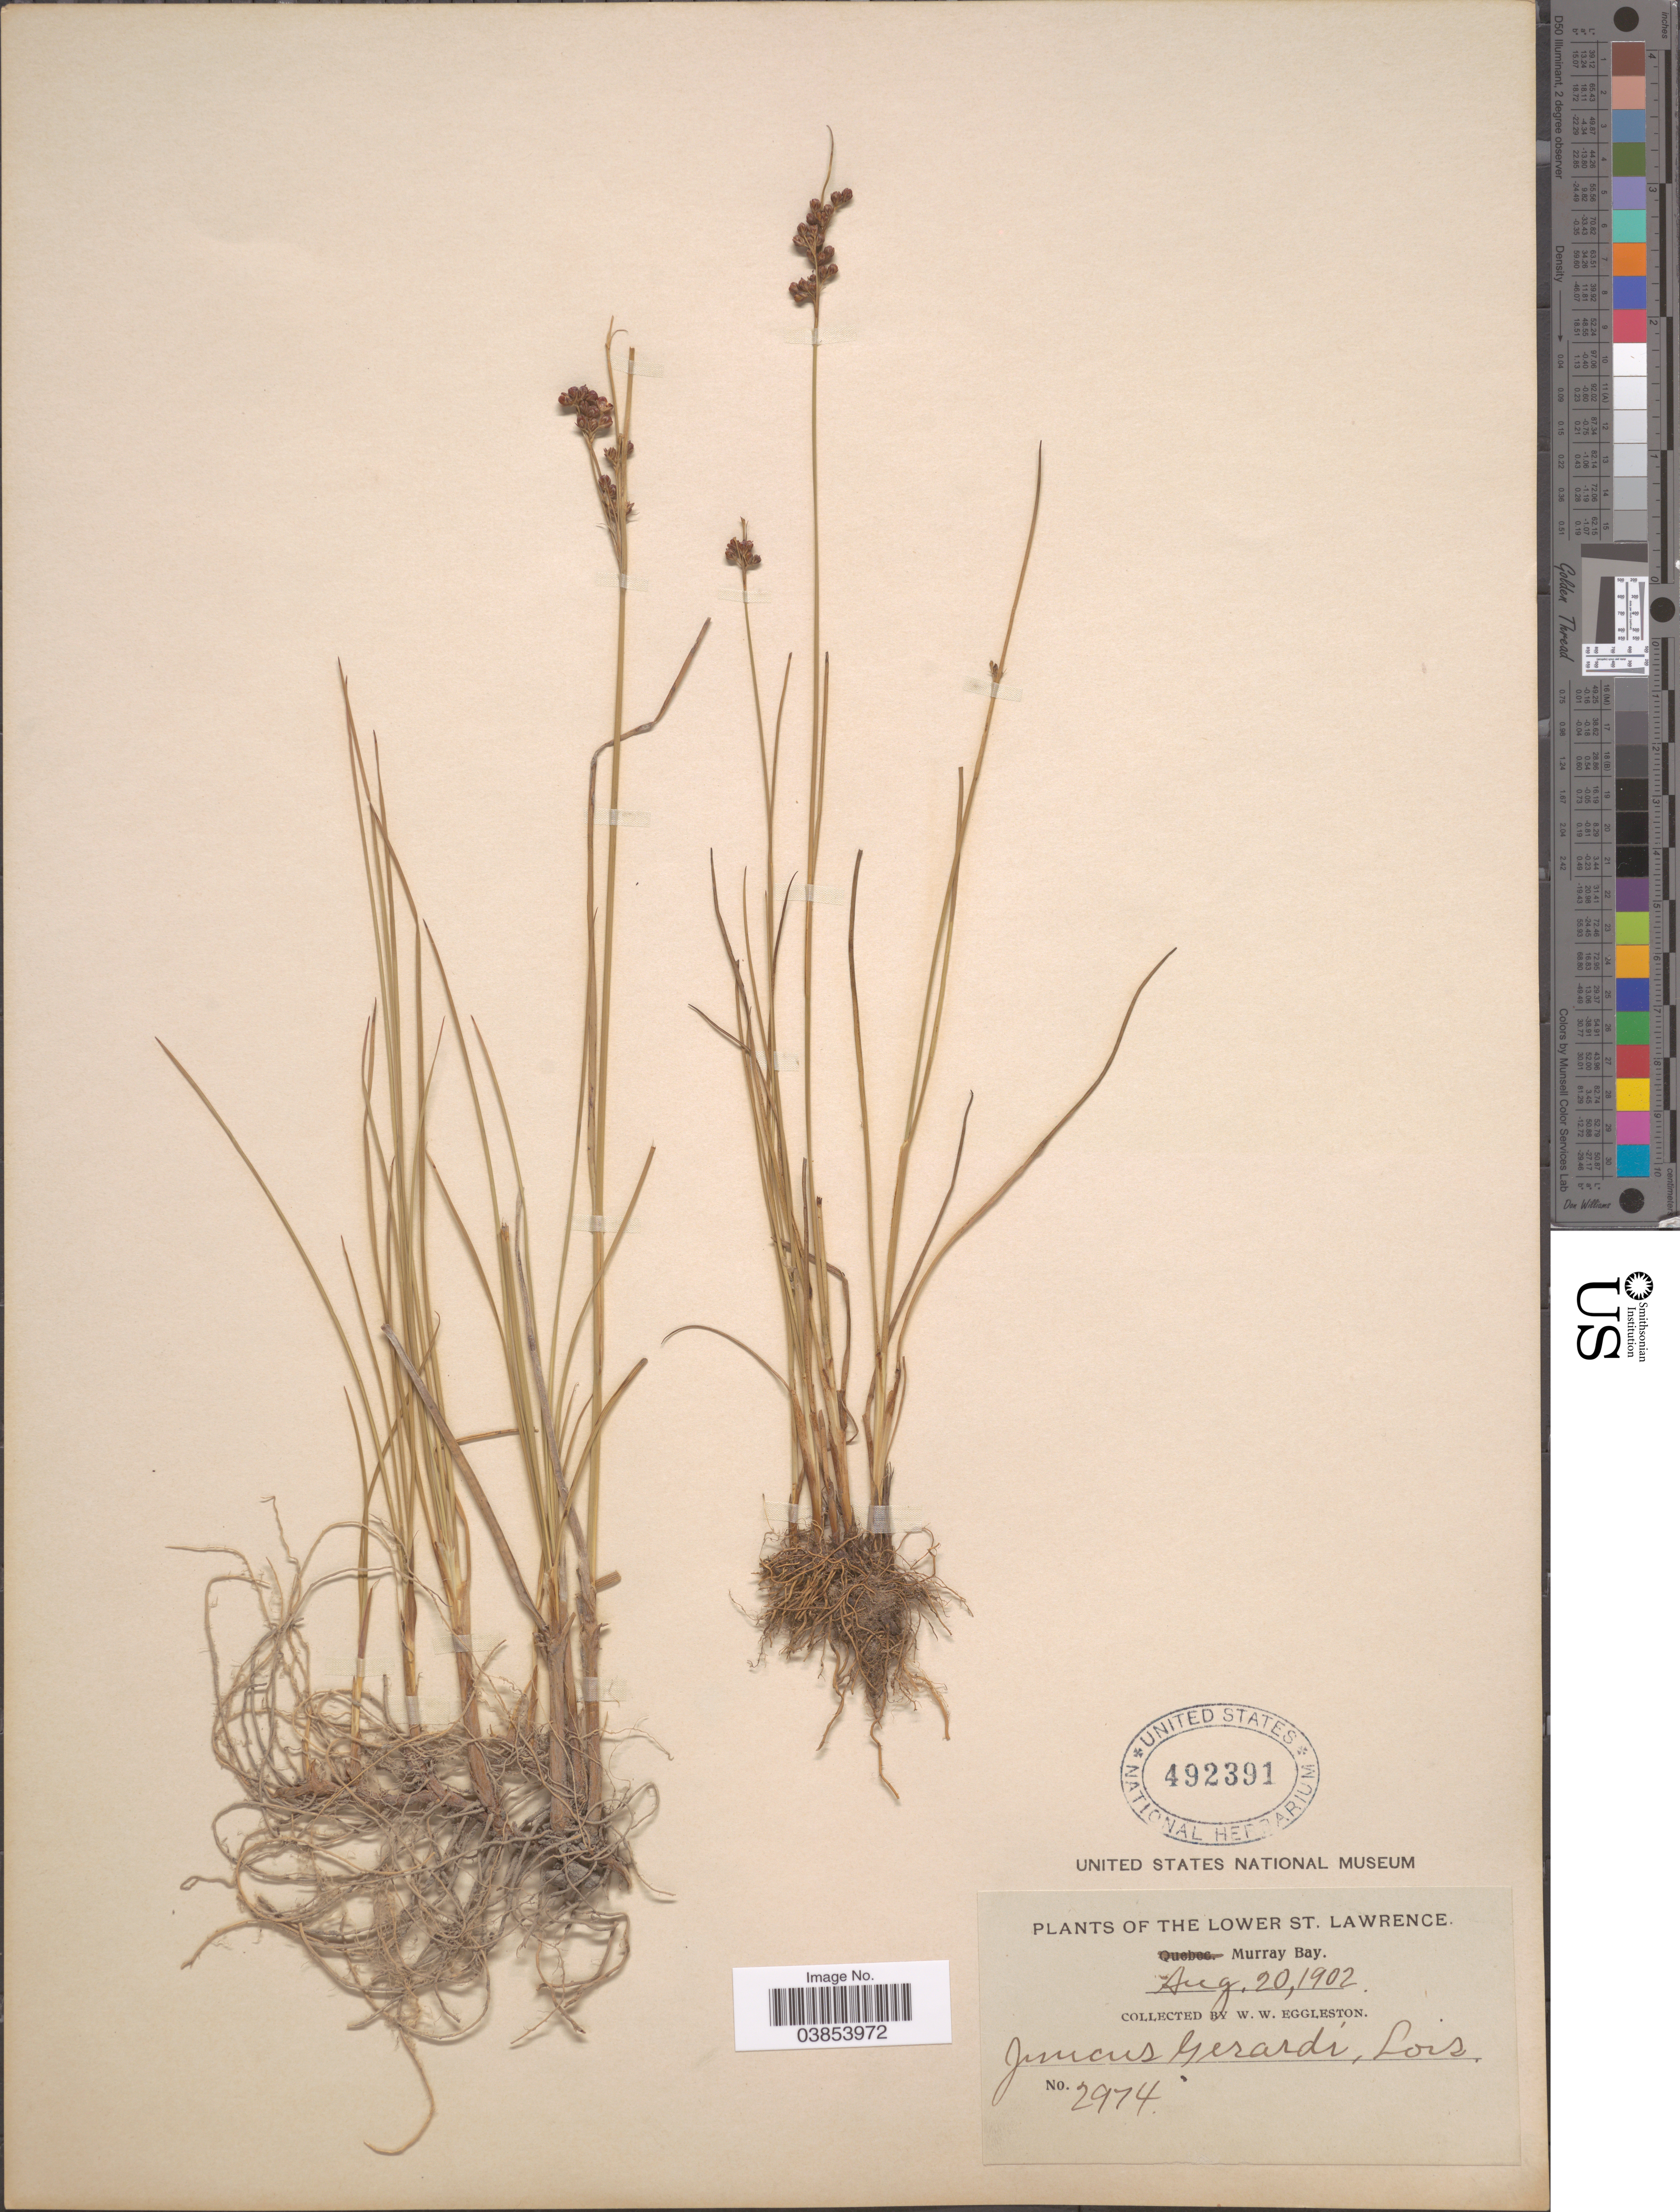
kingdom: Plantae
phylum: Tracheophyta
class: Liliopsida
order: Poales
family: Juncaceae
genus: Juncus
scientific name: Juncus gerardi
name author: Loisel.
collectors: W. W. Eggleston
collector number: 2974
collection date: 1902-08-20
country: United States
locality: Lower St. Lawrence. Murray Bay.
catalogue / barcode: US 492391